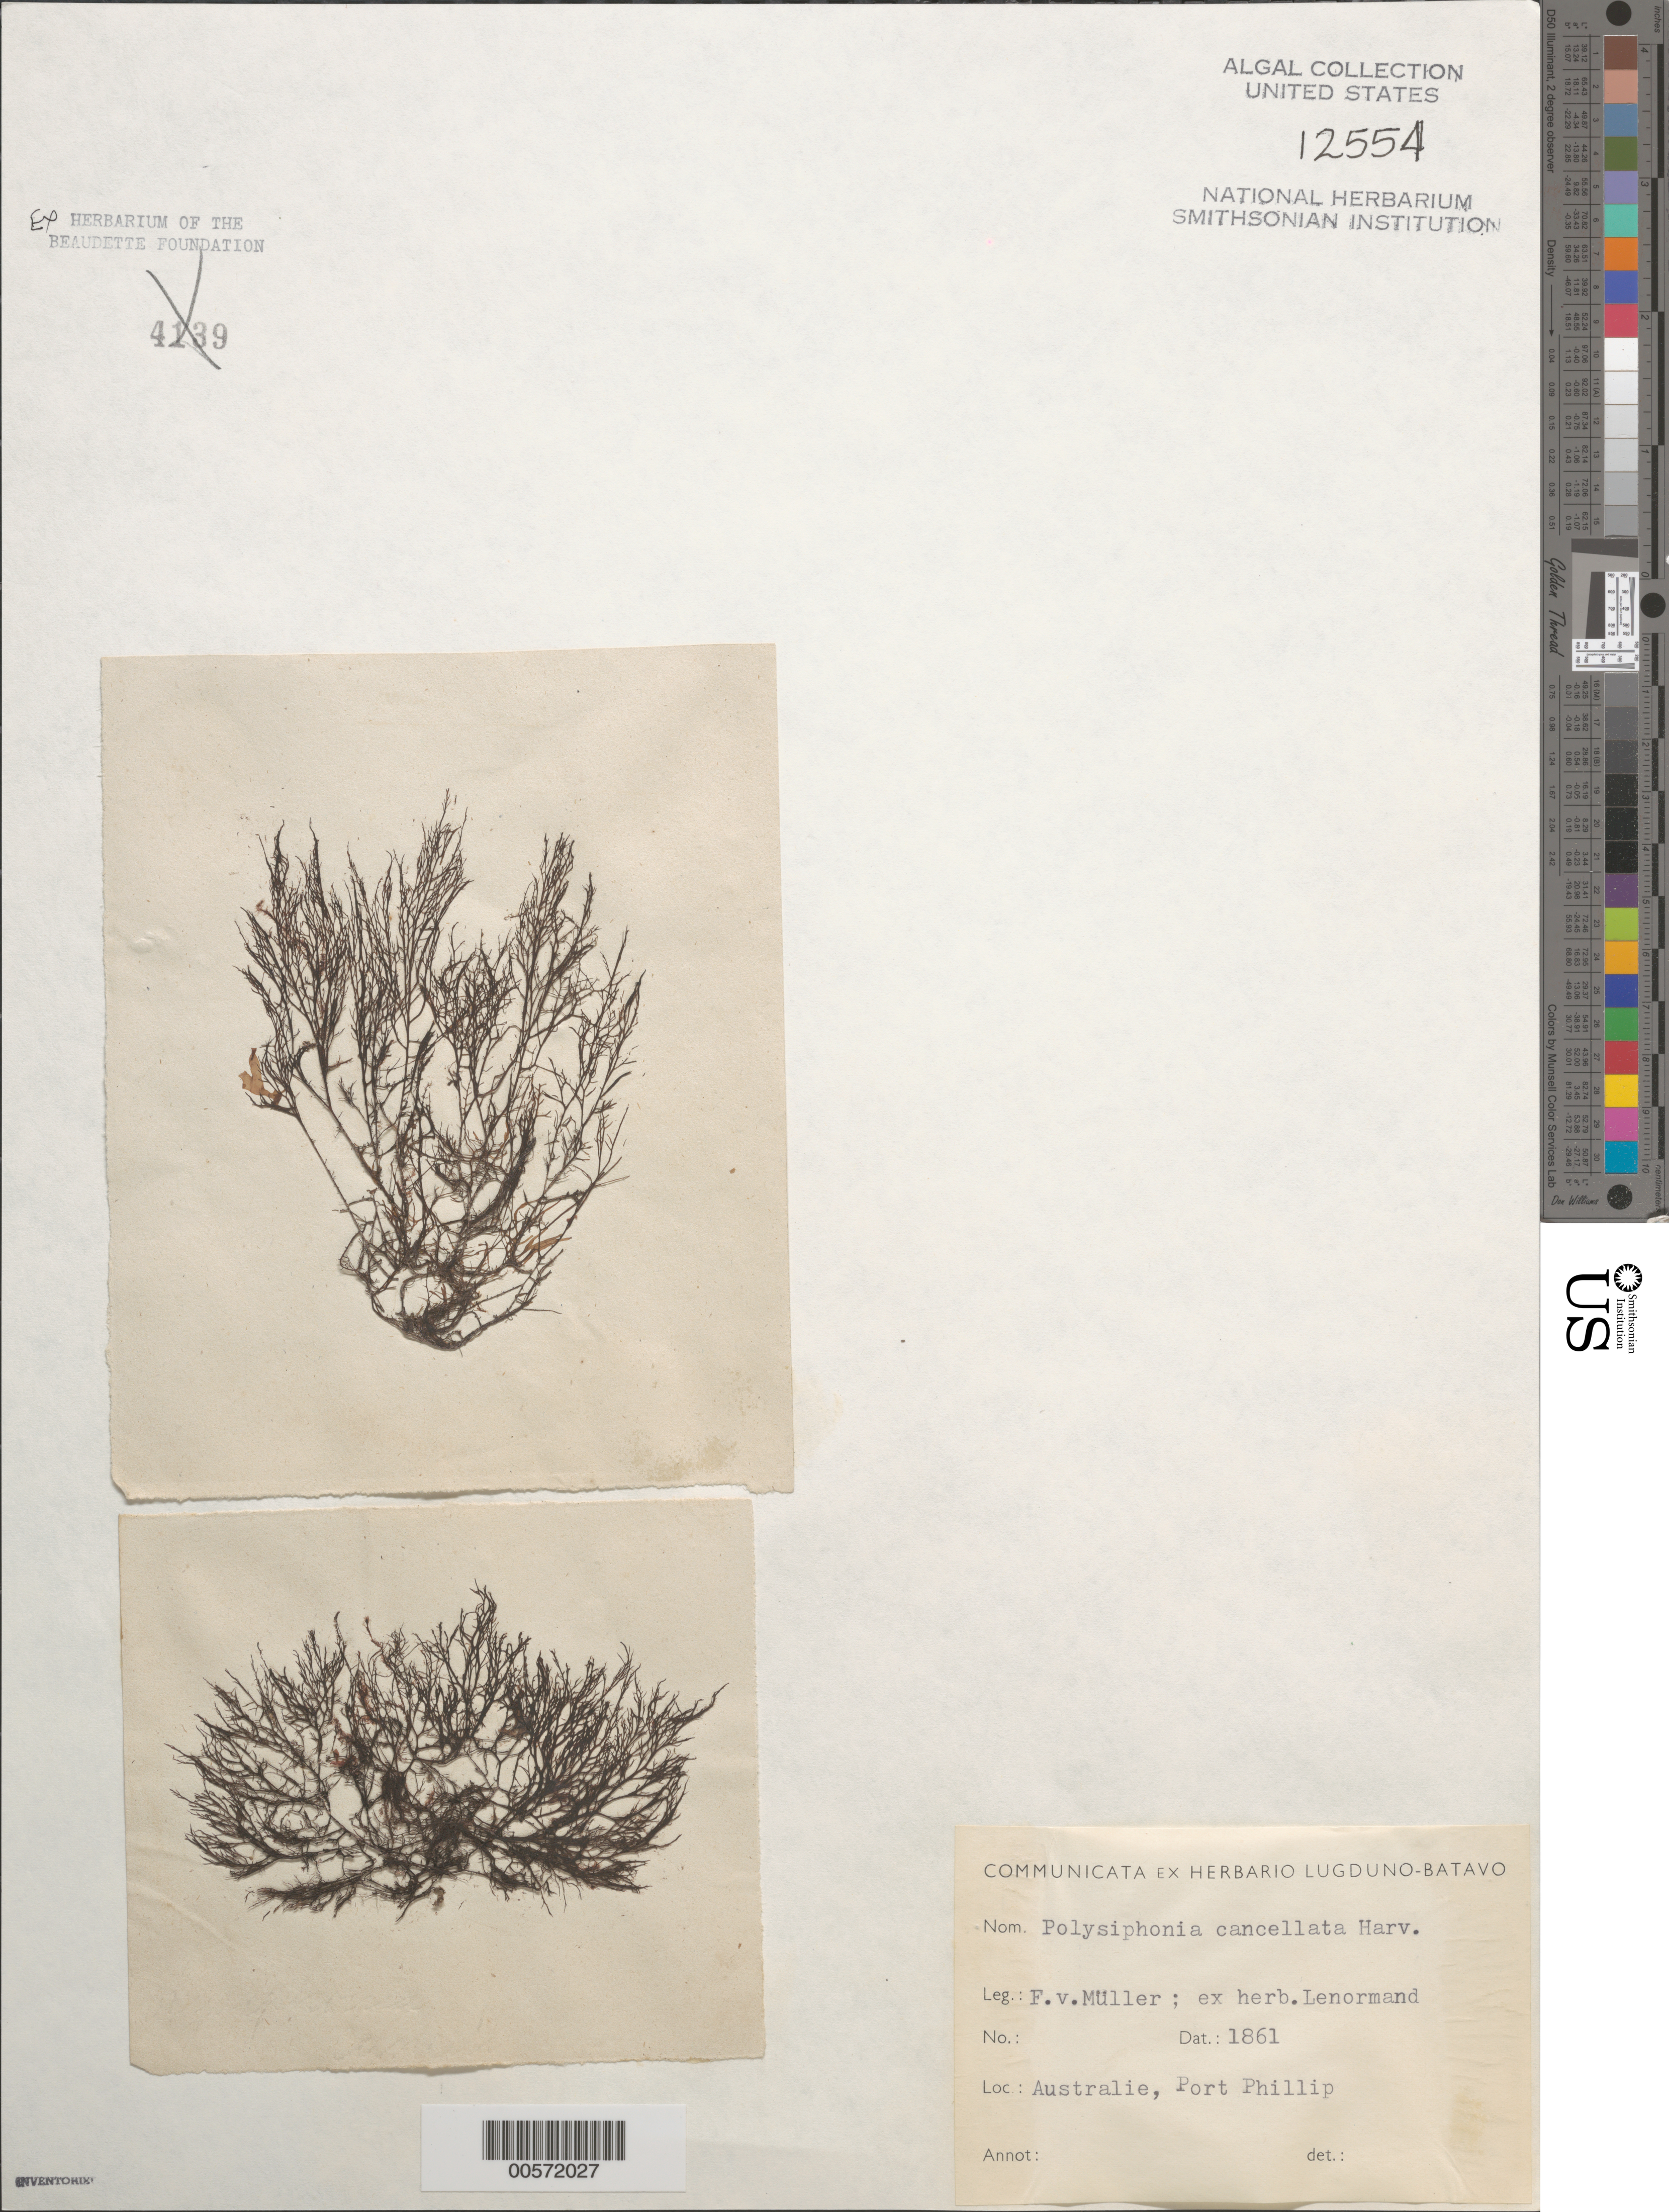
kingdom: Plantae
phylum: Rhodophyta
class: Florideophyceae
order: Ceramiales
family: Rhodomelaceae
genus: Polysiphonia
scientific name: Polysiphonia cancellata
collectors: F. Mueller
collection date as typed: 1861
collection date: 1861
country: Australia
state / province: Victoria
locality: Port phillip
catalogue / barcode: US 12554